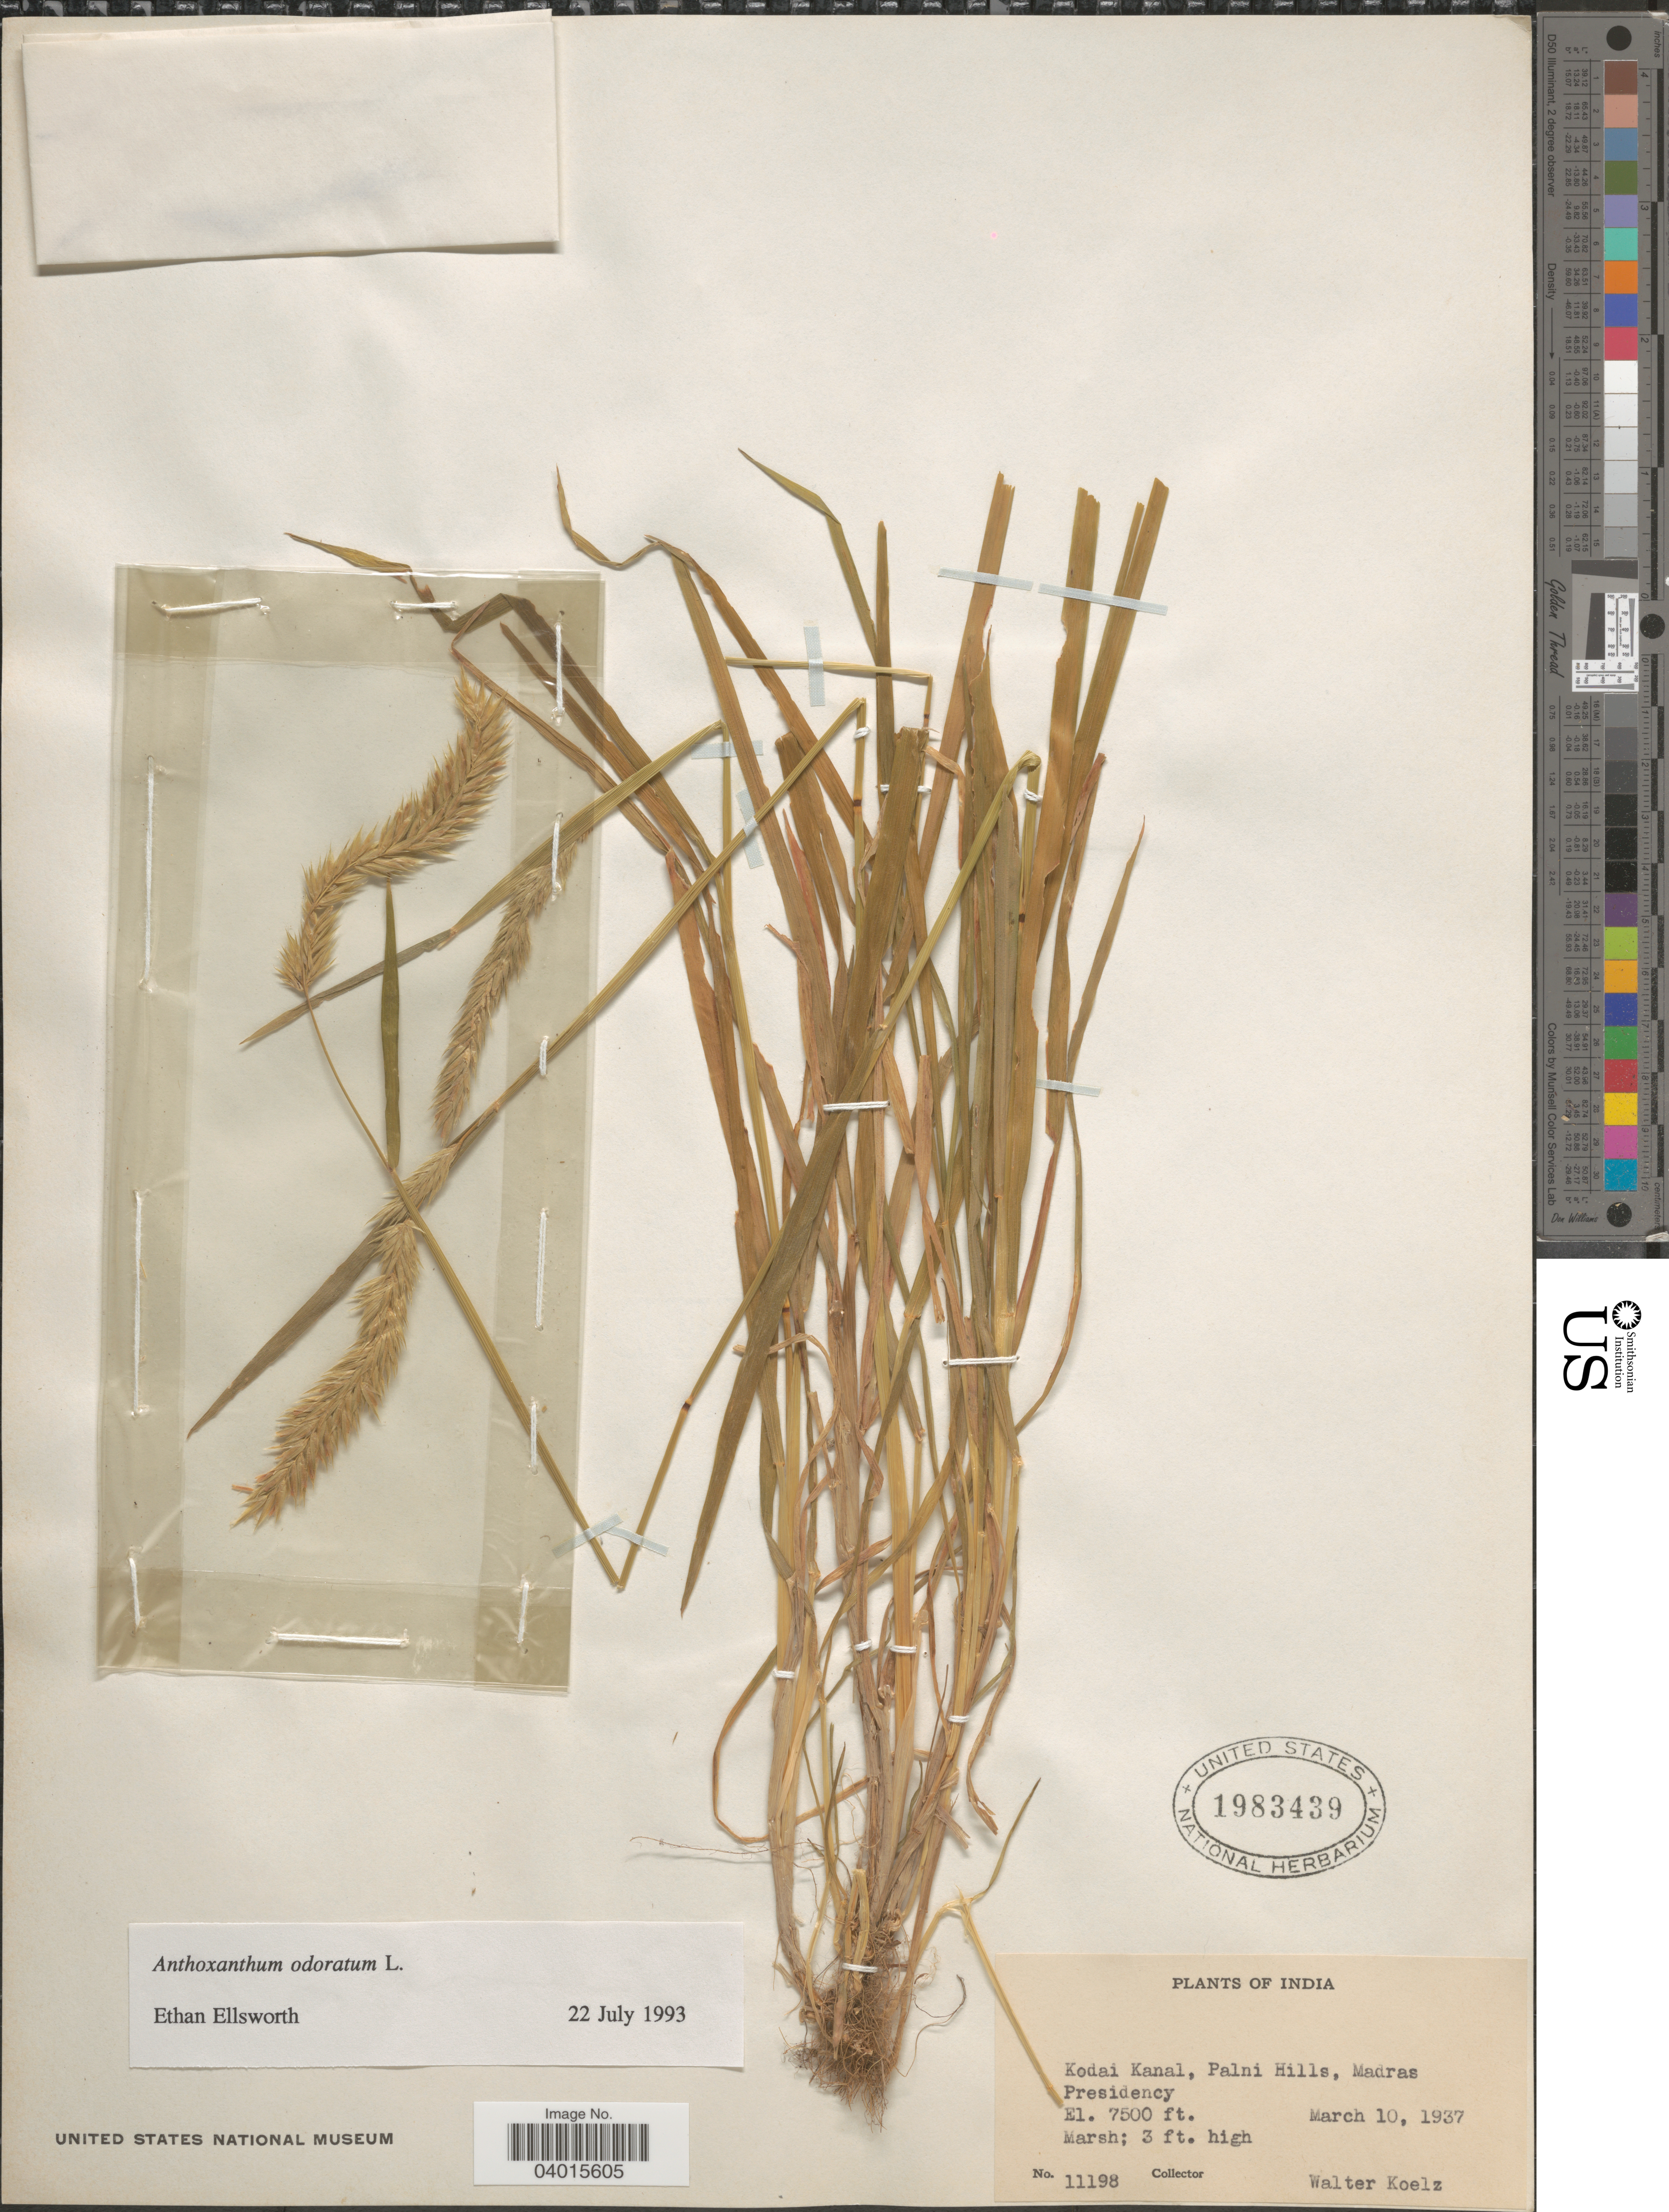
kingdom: Plantae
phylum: Tracheophyta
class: Liliopsida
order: Poales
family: Poaceae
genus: Anthoxanthum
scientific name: Anthoxanthum odoratum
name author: L.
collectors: W. N. Koelz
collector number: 11198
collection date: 1937-03-10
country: India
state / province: Tamil Nadu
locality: Kodai Kanal, Palni Hills, Madras Presidency.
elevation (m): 2286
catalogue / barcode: US 1983439